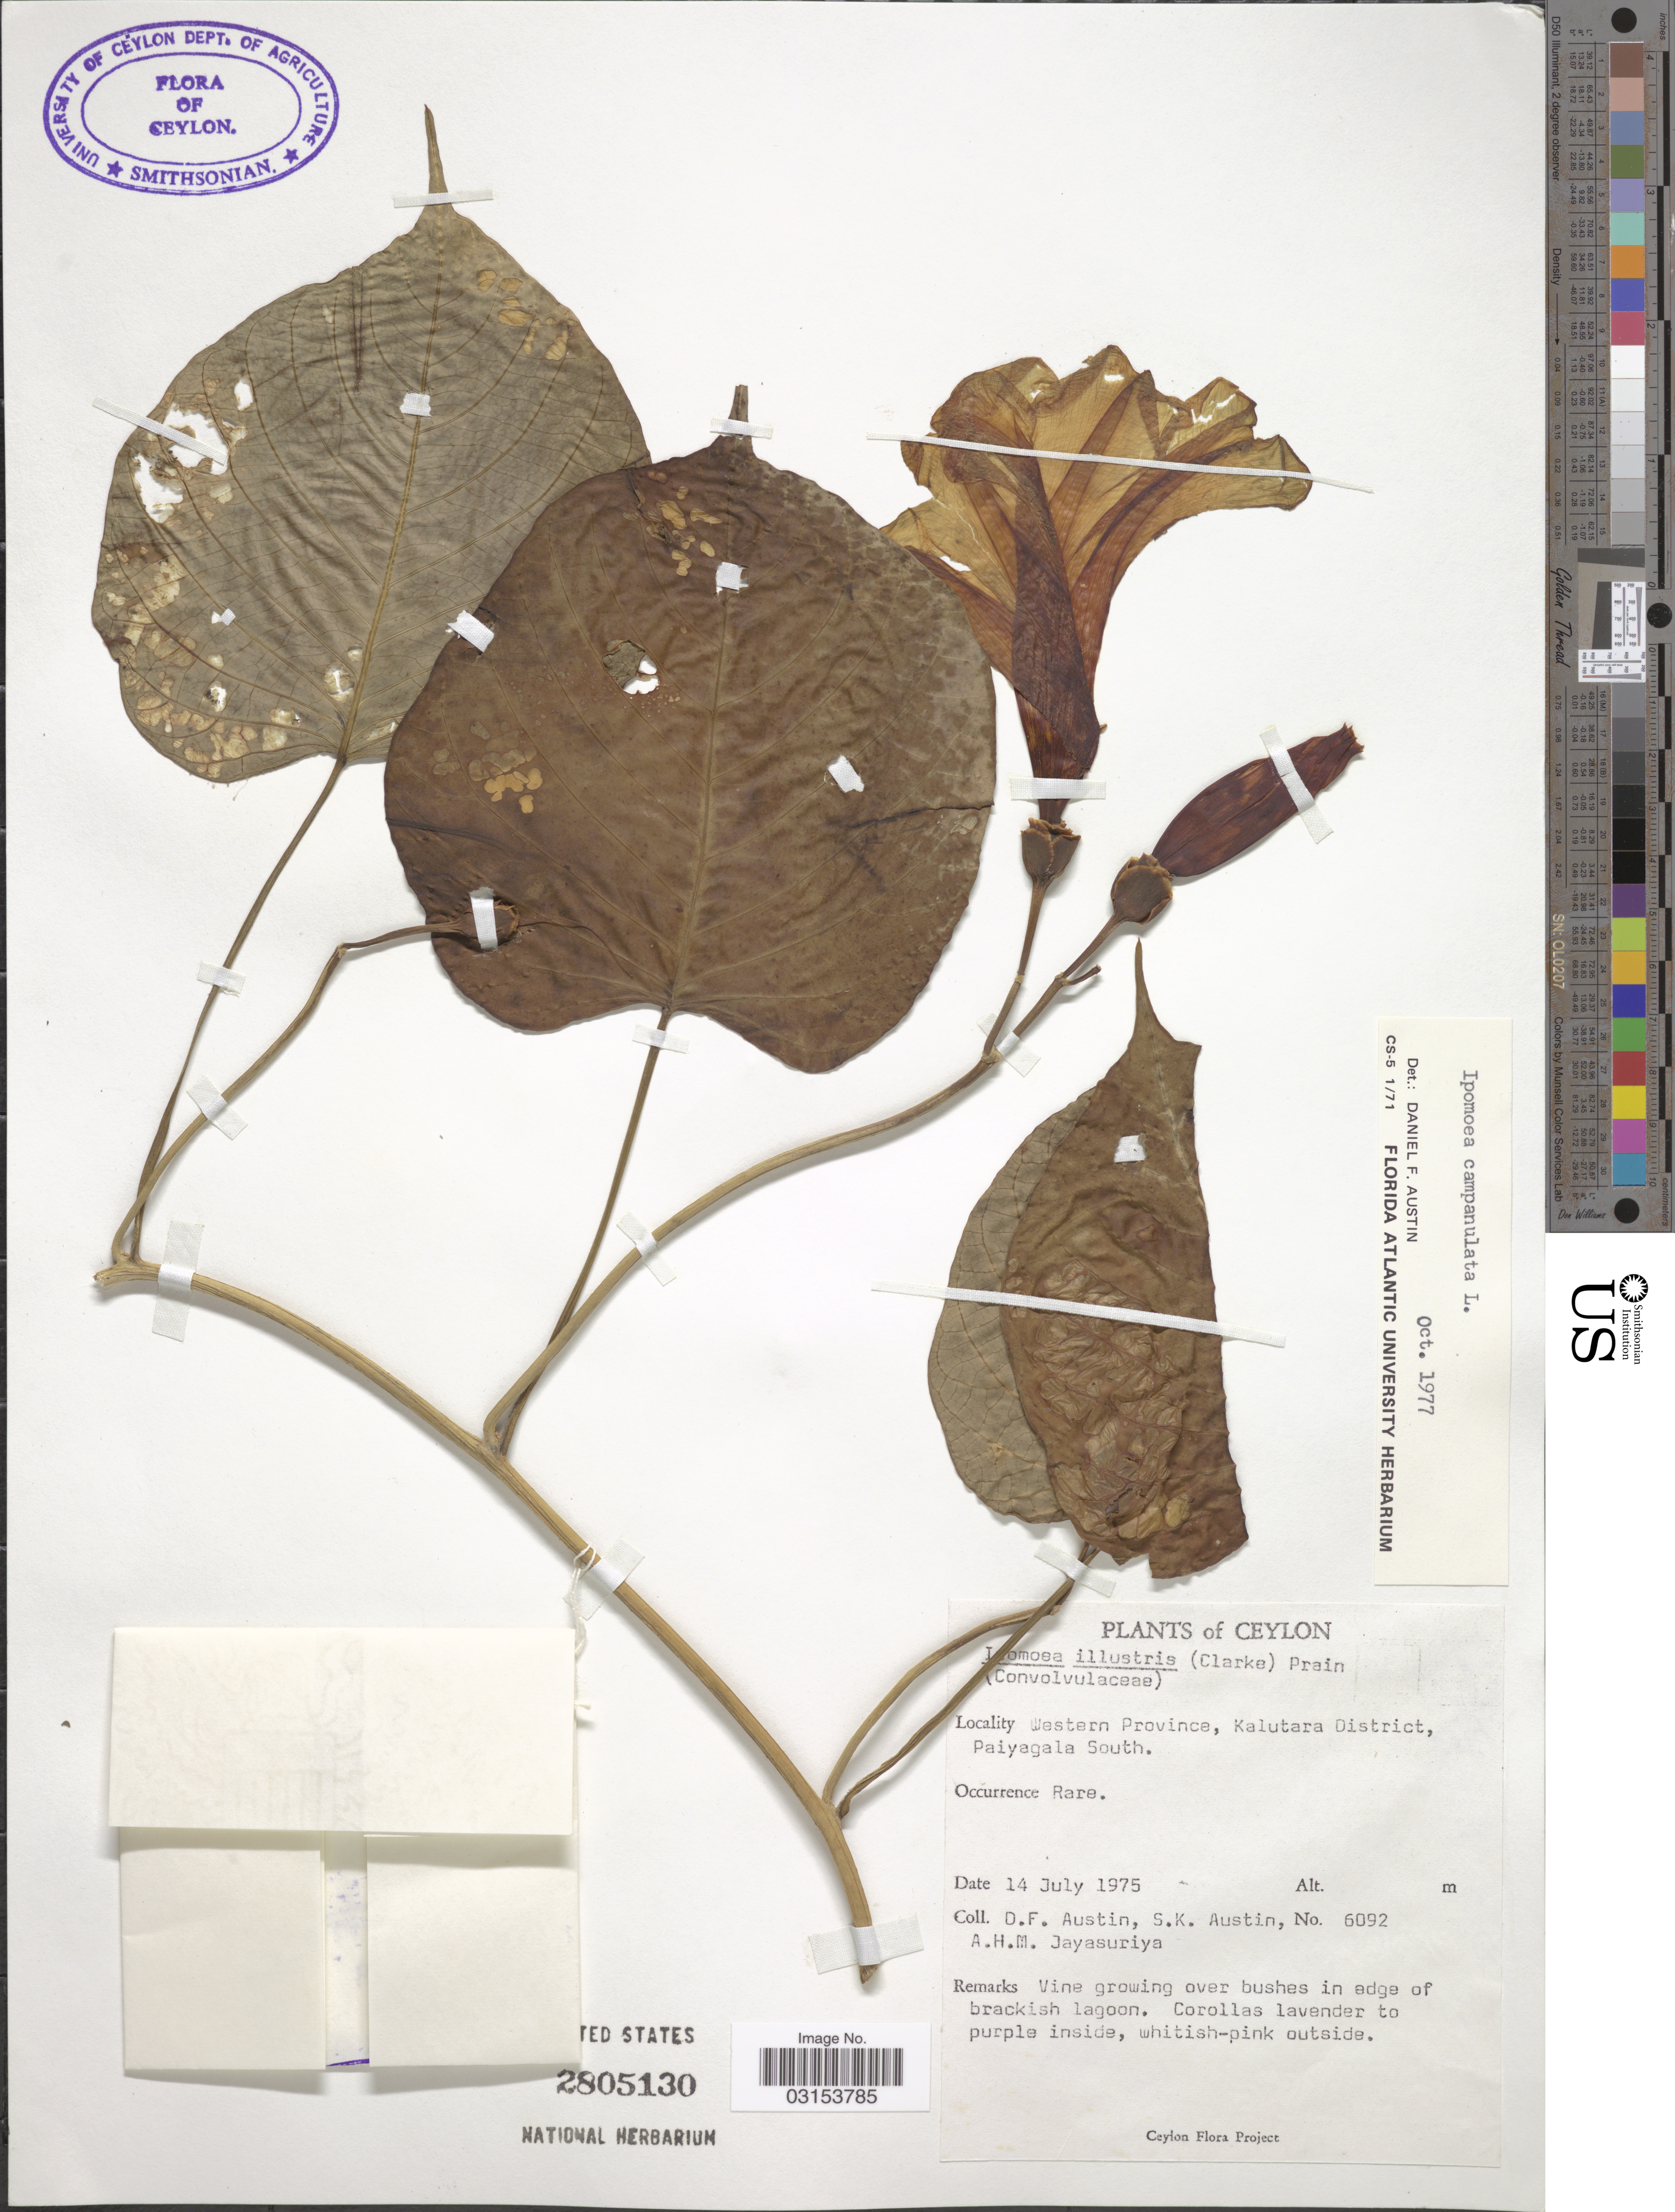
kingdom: Plantae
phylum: Tracheophyta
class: Magnoliopsida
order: Solanales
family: Convolvulaceae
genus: Ipomoea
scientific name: Ipomoea campanulata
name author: L.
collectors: D. Austin, S. Austin & A. H. Jayasuriya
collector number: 6092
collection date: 1975-07-14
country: Sri Lanka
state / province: Western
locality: Ceylon. Kalutara District, Paiyagala South.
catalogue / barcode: US 2805130